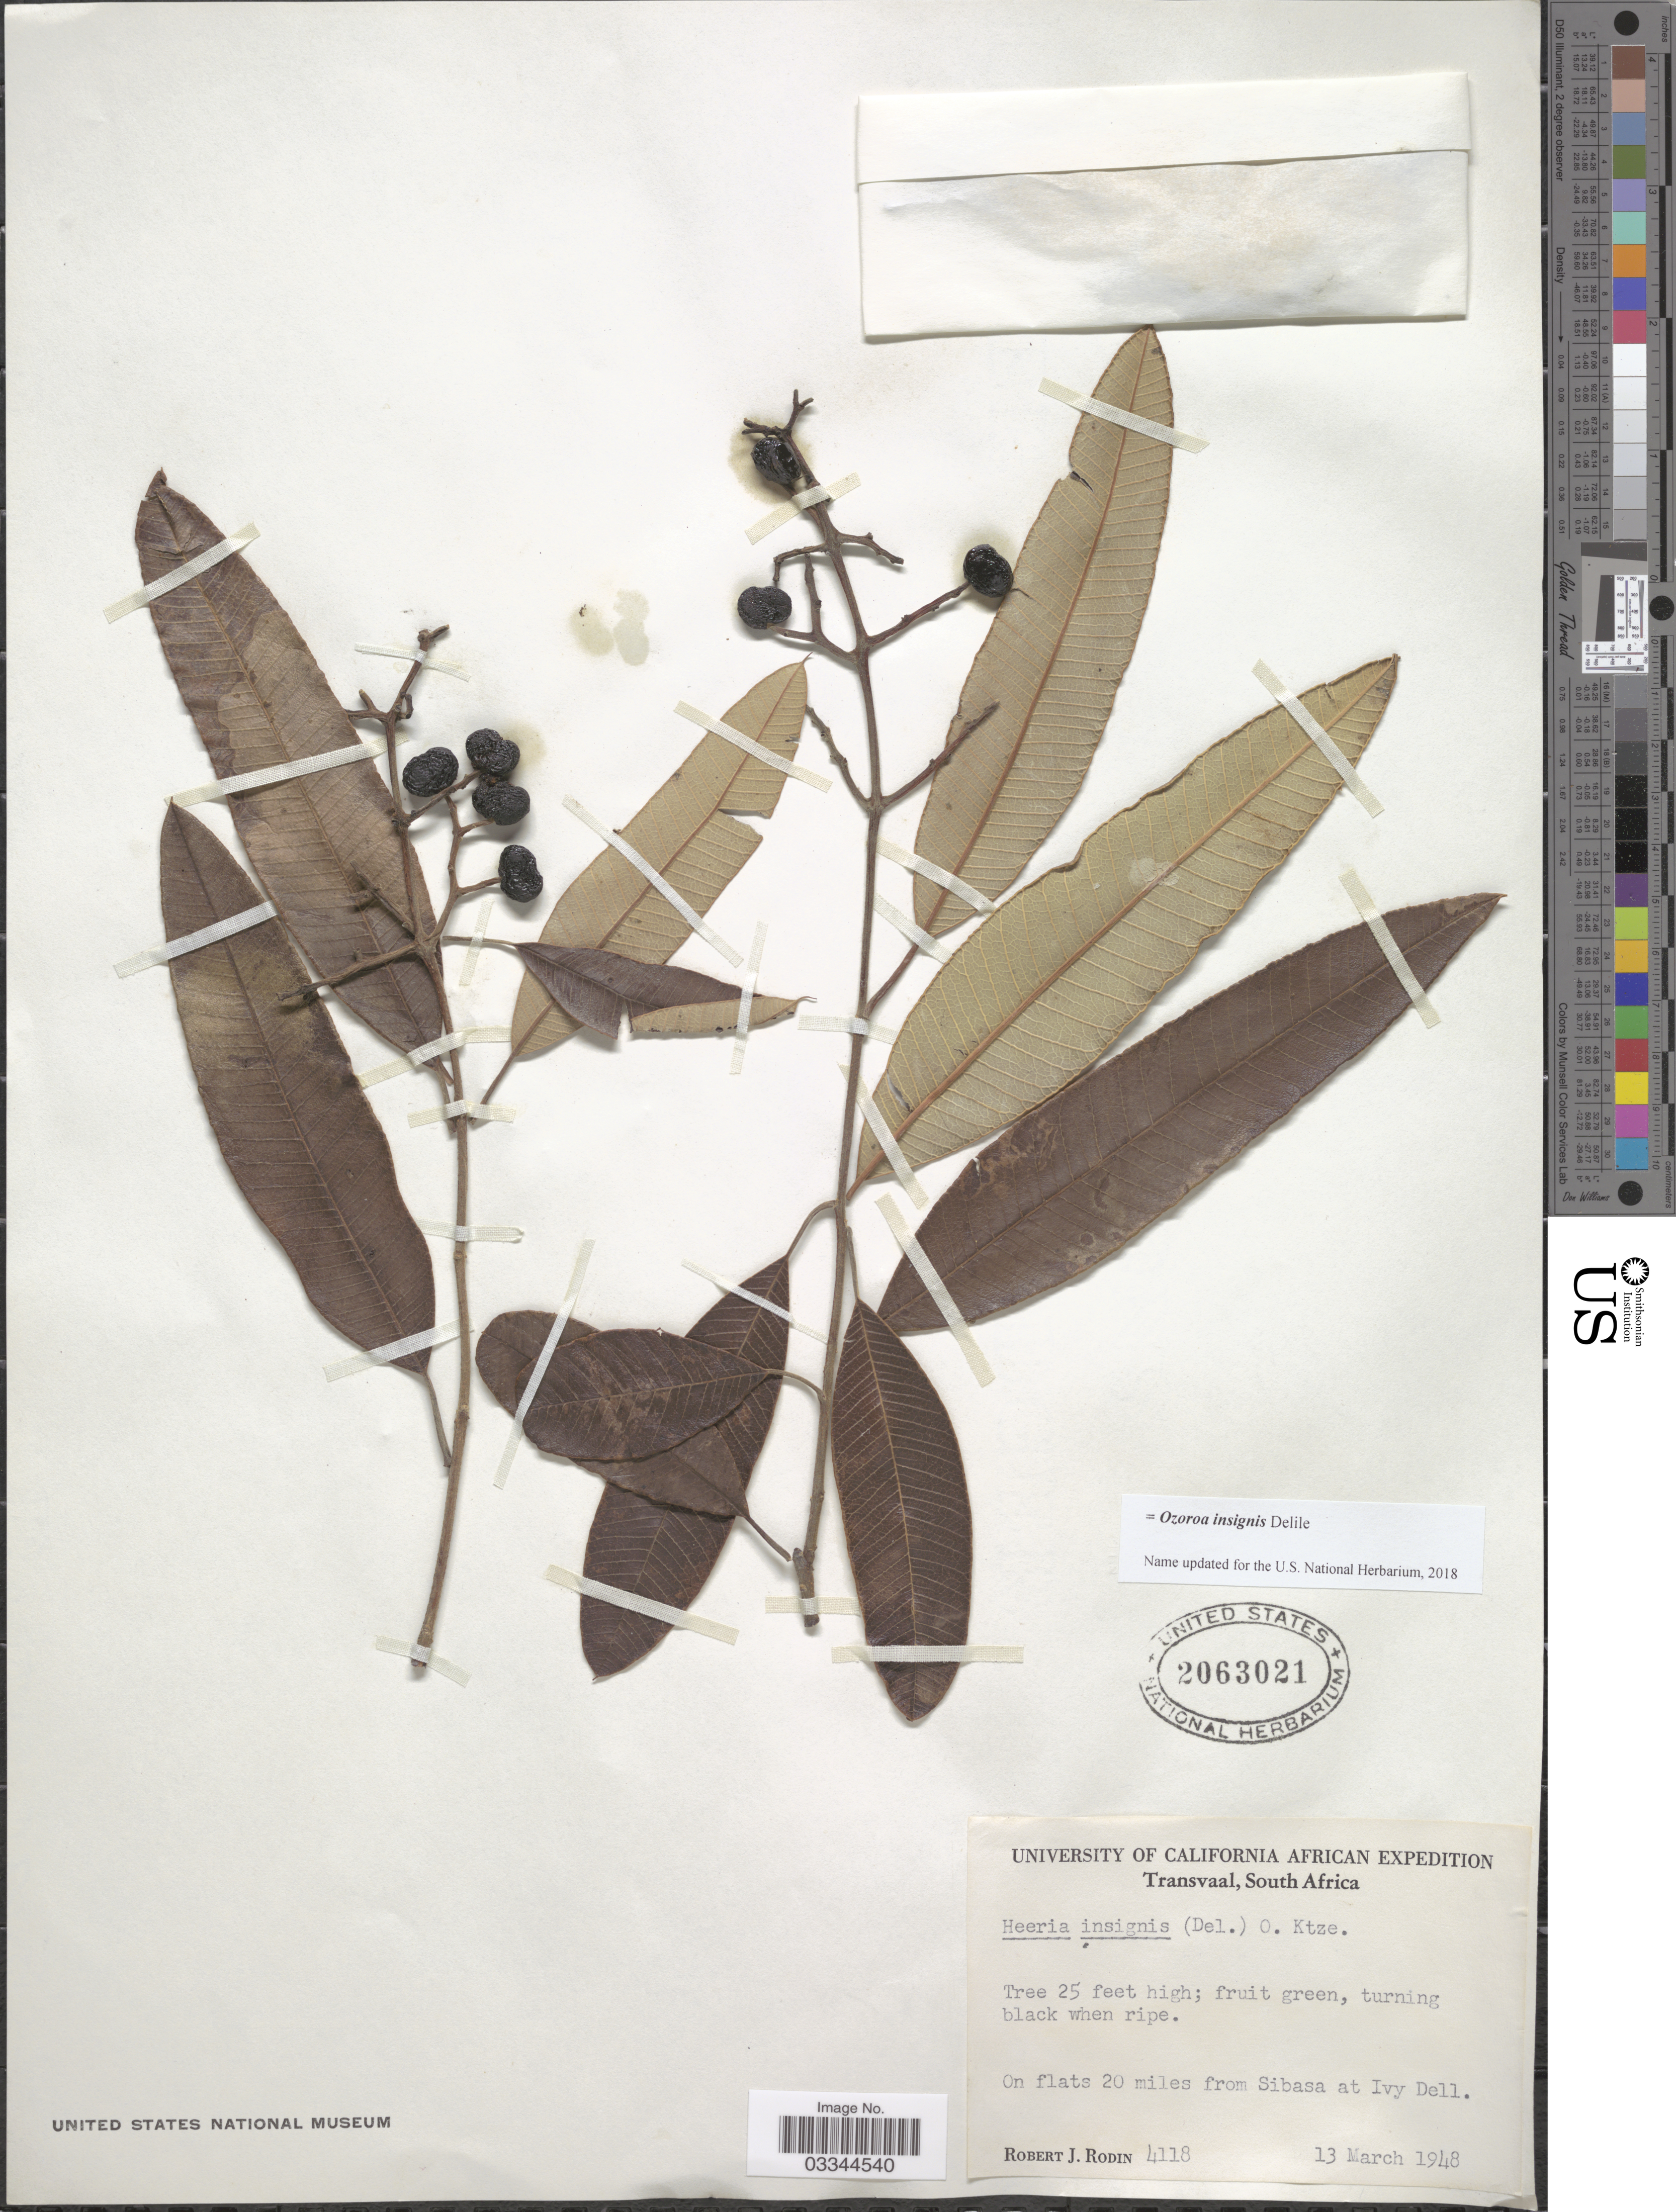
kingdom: Plantae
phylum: Tracheophyta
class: Magnoliopsida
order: Sapindales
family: Anacardiaceae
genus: Ozoroa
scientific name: Ozoroa insignis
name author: Delile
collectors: R. J. Rodin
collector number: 4118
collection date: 1948-03-13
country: South Africa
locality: Transvaal. On flats 20 miles from Sibasa at Ivy Dell.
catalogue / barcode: US 2063021